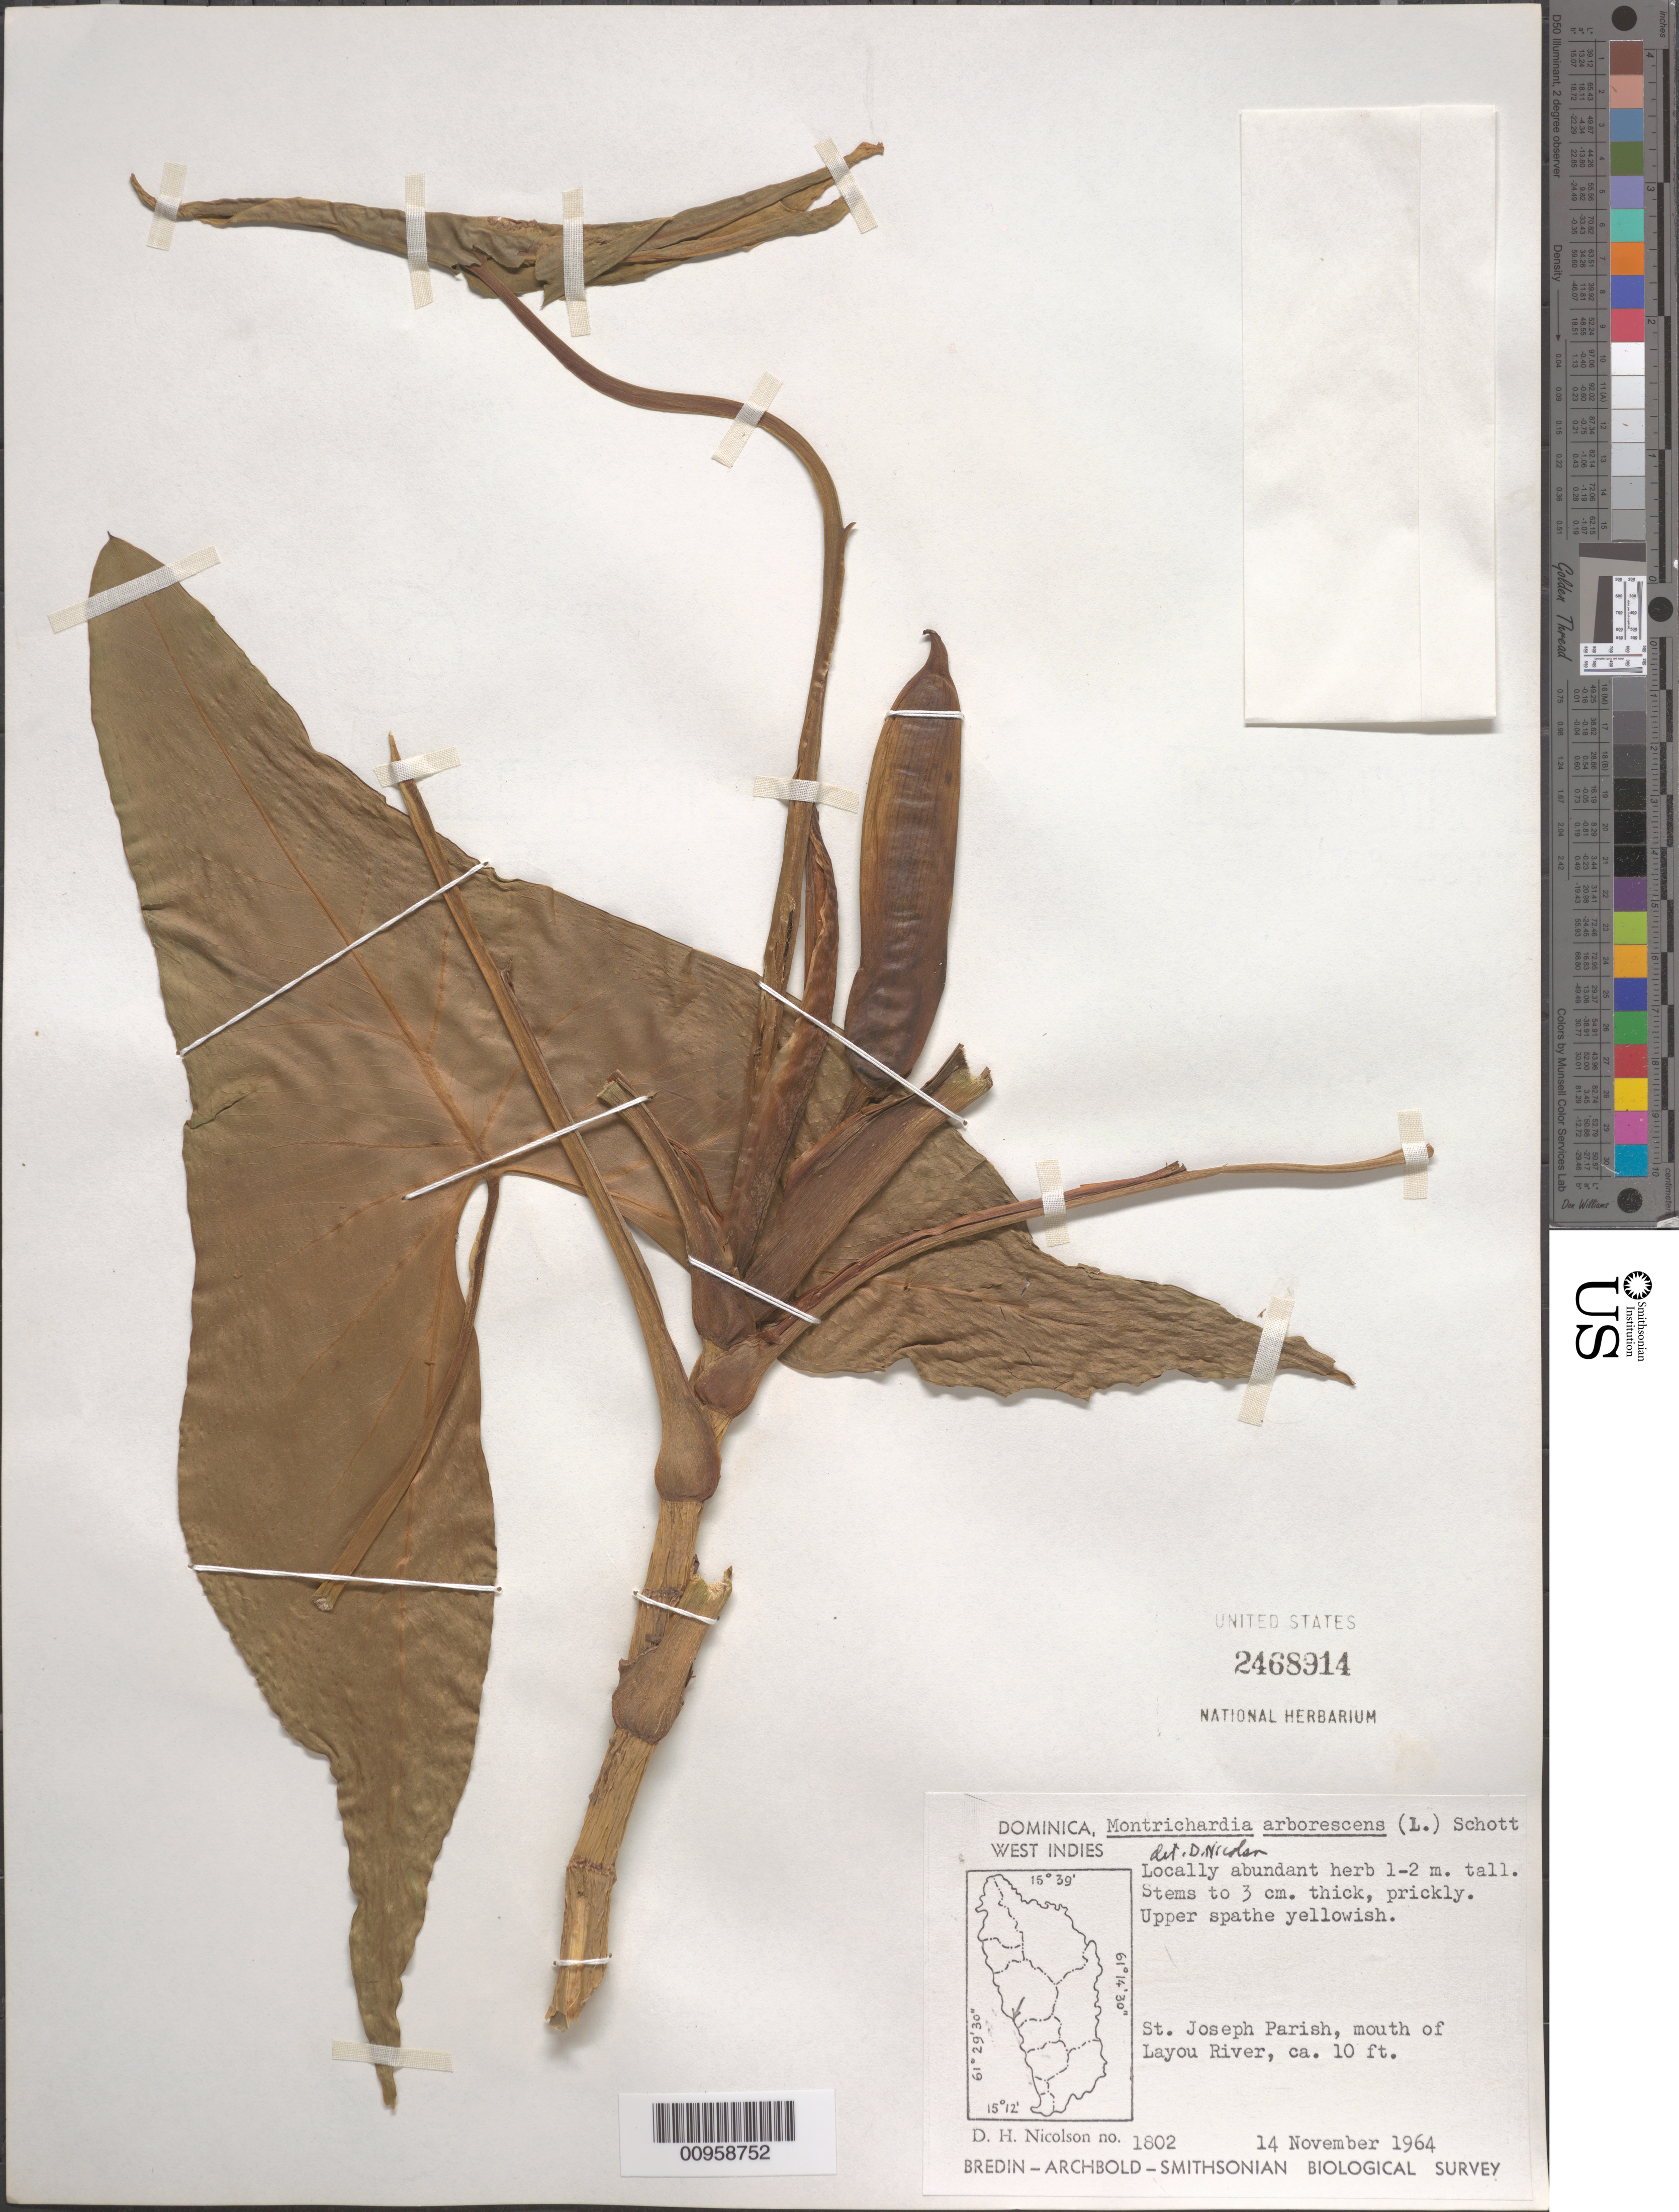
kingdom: Plantae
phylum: Tracheophyta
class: Liliopsida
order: Alismatales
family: Araceae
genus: Montrichardia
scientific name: Montrichardia arborescens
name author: (L.) Schott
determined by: Nicolson, Dan H.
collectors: D. H. Nicolson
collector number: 1802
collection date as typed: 14 Nov 1964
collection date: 1964-11-14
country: Dominica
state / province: St. Joseph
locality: Mouth of Layou River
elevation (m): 3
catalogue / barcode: US 2468914